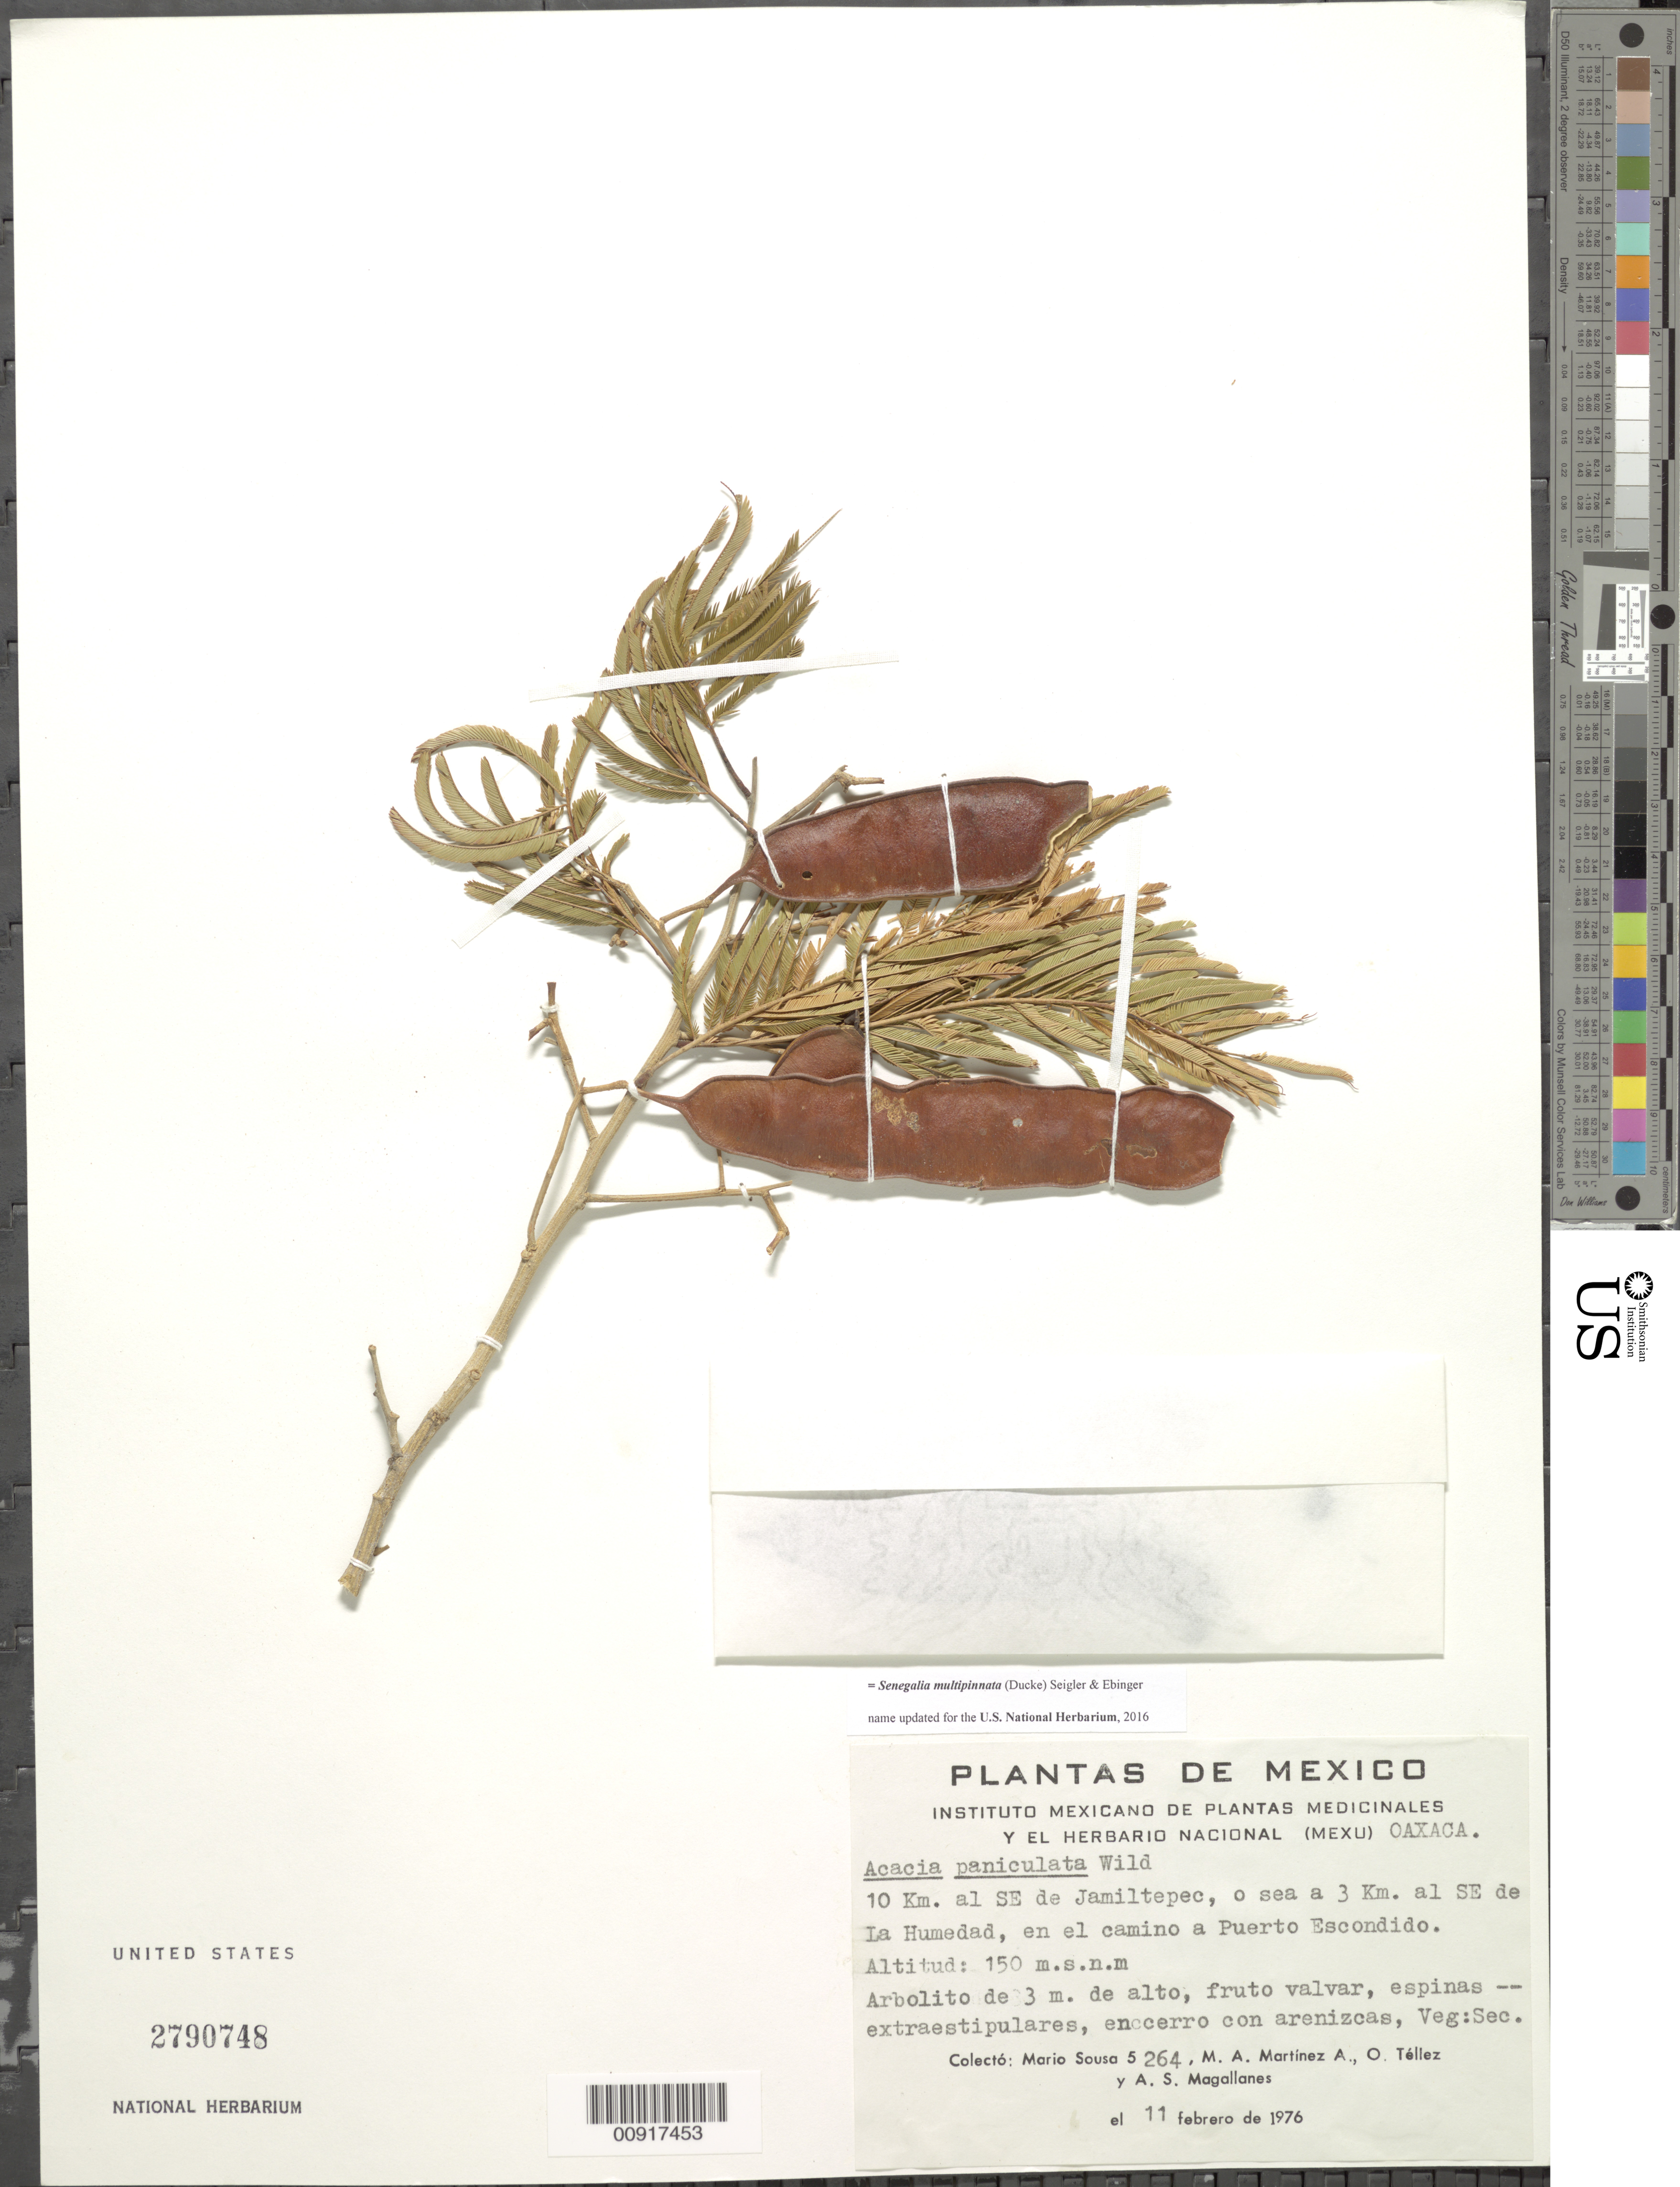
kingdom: Plantae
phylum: Tracheophyta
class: Magnoliopsida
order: Fabales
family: Fabaceae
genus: Senegalia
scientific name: Senegalia multipinnata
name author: (Ducke) Seigler & Ebinger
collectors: M. Sousa S., M. A. Martínez Alfaro, O. Téllez V. & A. Magallanes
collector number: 5264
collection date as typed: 11 Feb 1976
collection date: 1976-02-11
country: Mexico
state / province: Oaxaca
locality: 10 km. al SE de Jamiltepec, o sea a 3 km. al SE de La Humedad, en el camino a Puerto Escondido.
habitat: En cerro con arenizcas, vegetación Sec.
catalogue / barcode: US 2790748